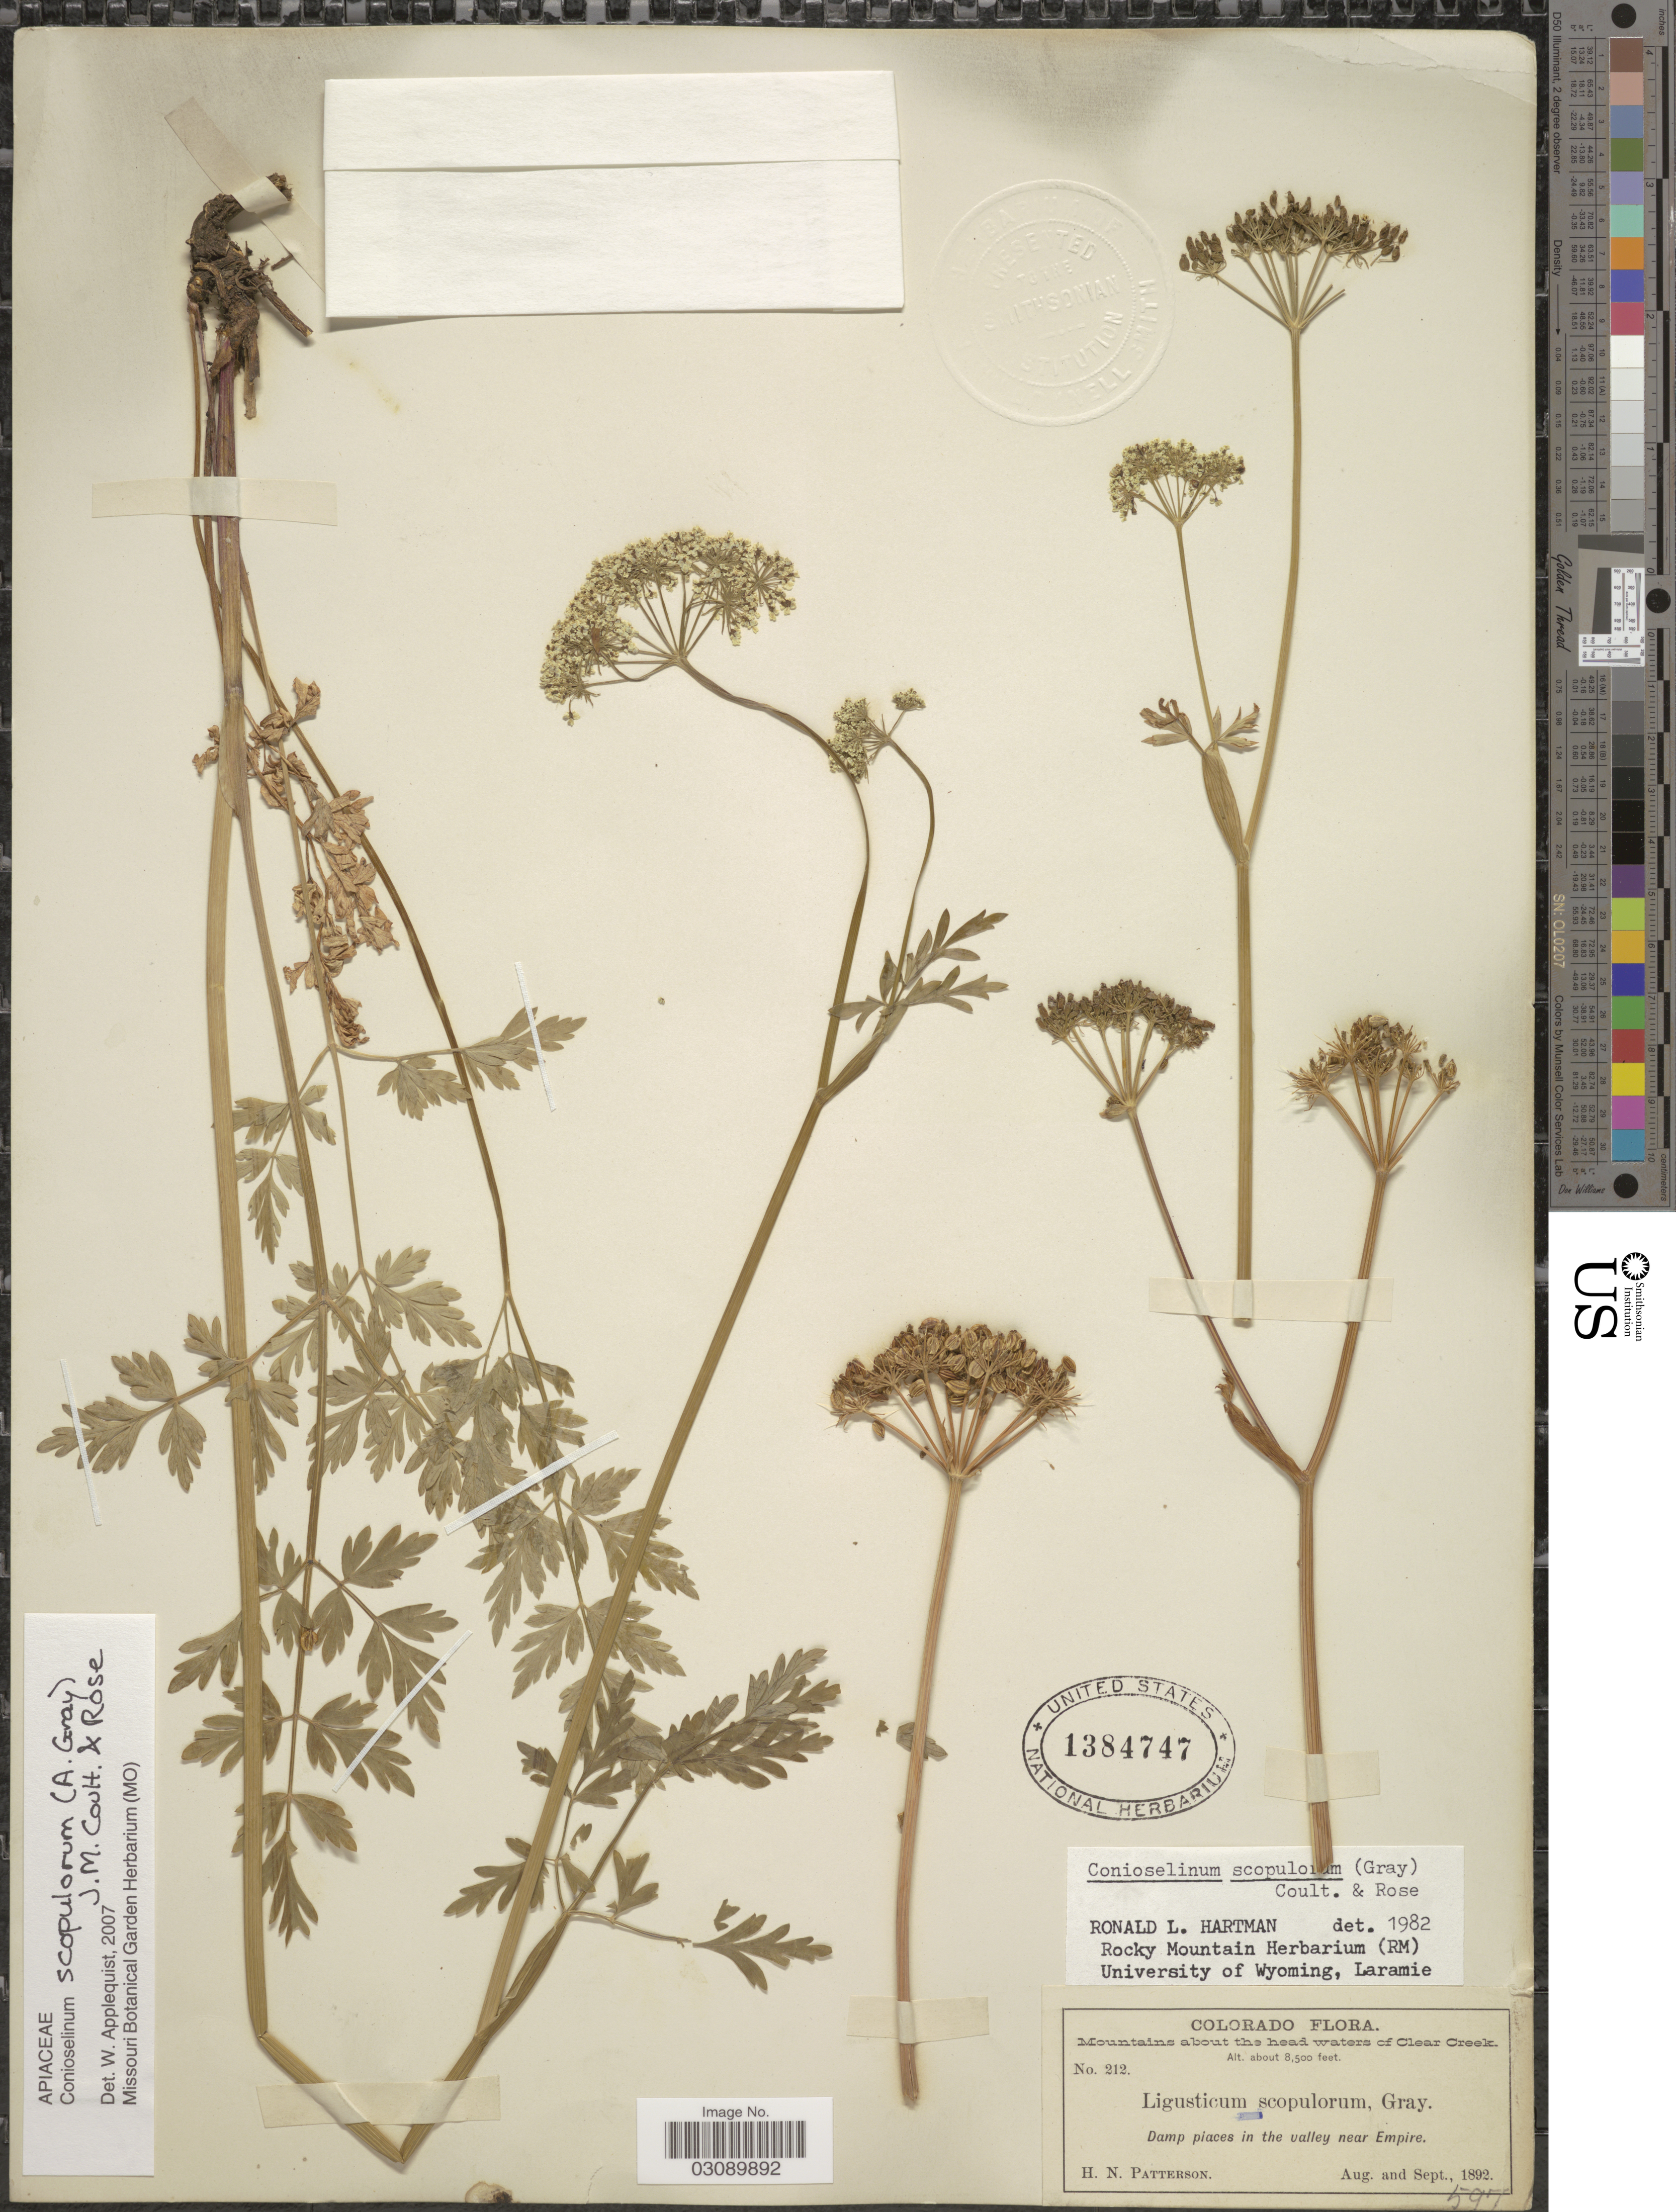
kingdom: Plantae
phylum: Tracheophyta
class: Magnoliopsida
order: Apiales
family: Apiaceae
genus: Conioselinum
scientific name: Conioselinum scopulorum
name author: (A. Gray) J.M. Coult. & Rose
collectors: H. N. Patterson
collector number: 212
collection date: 1892-08/1892-09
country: United States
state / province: Colorado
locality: Mountains about the head waters of Clear Creek. Damp places in the valley near Empire.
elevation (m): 2591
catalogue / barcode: US 1384747